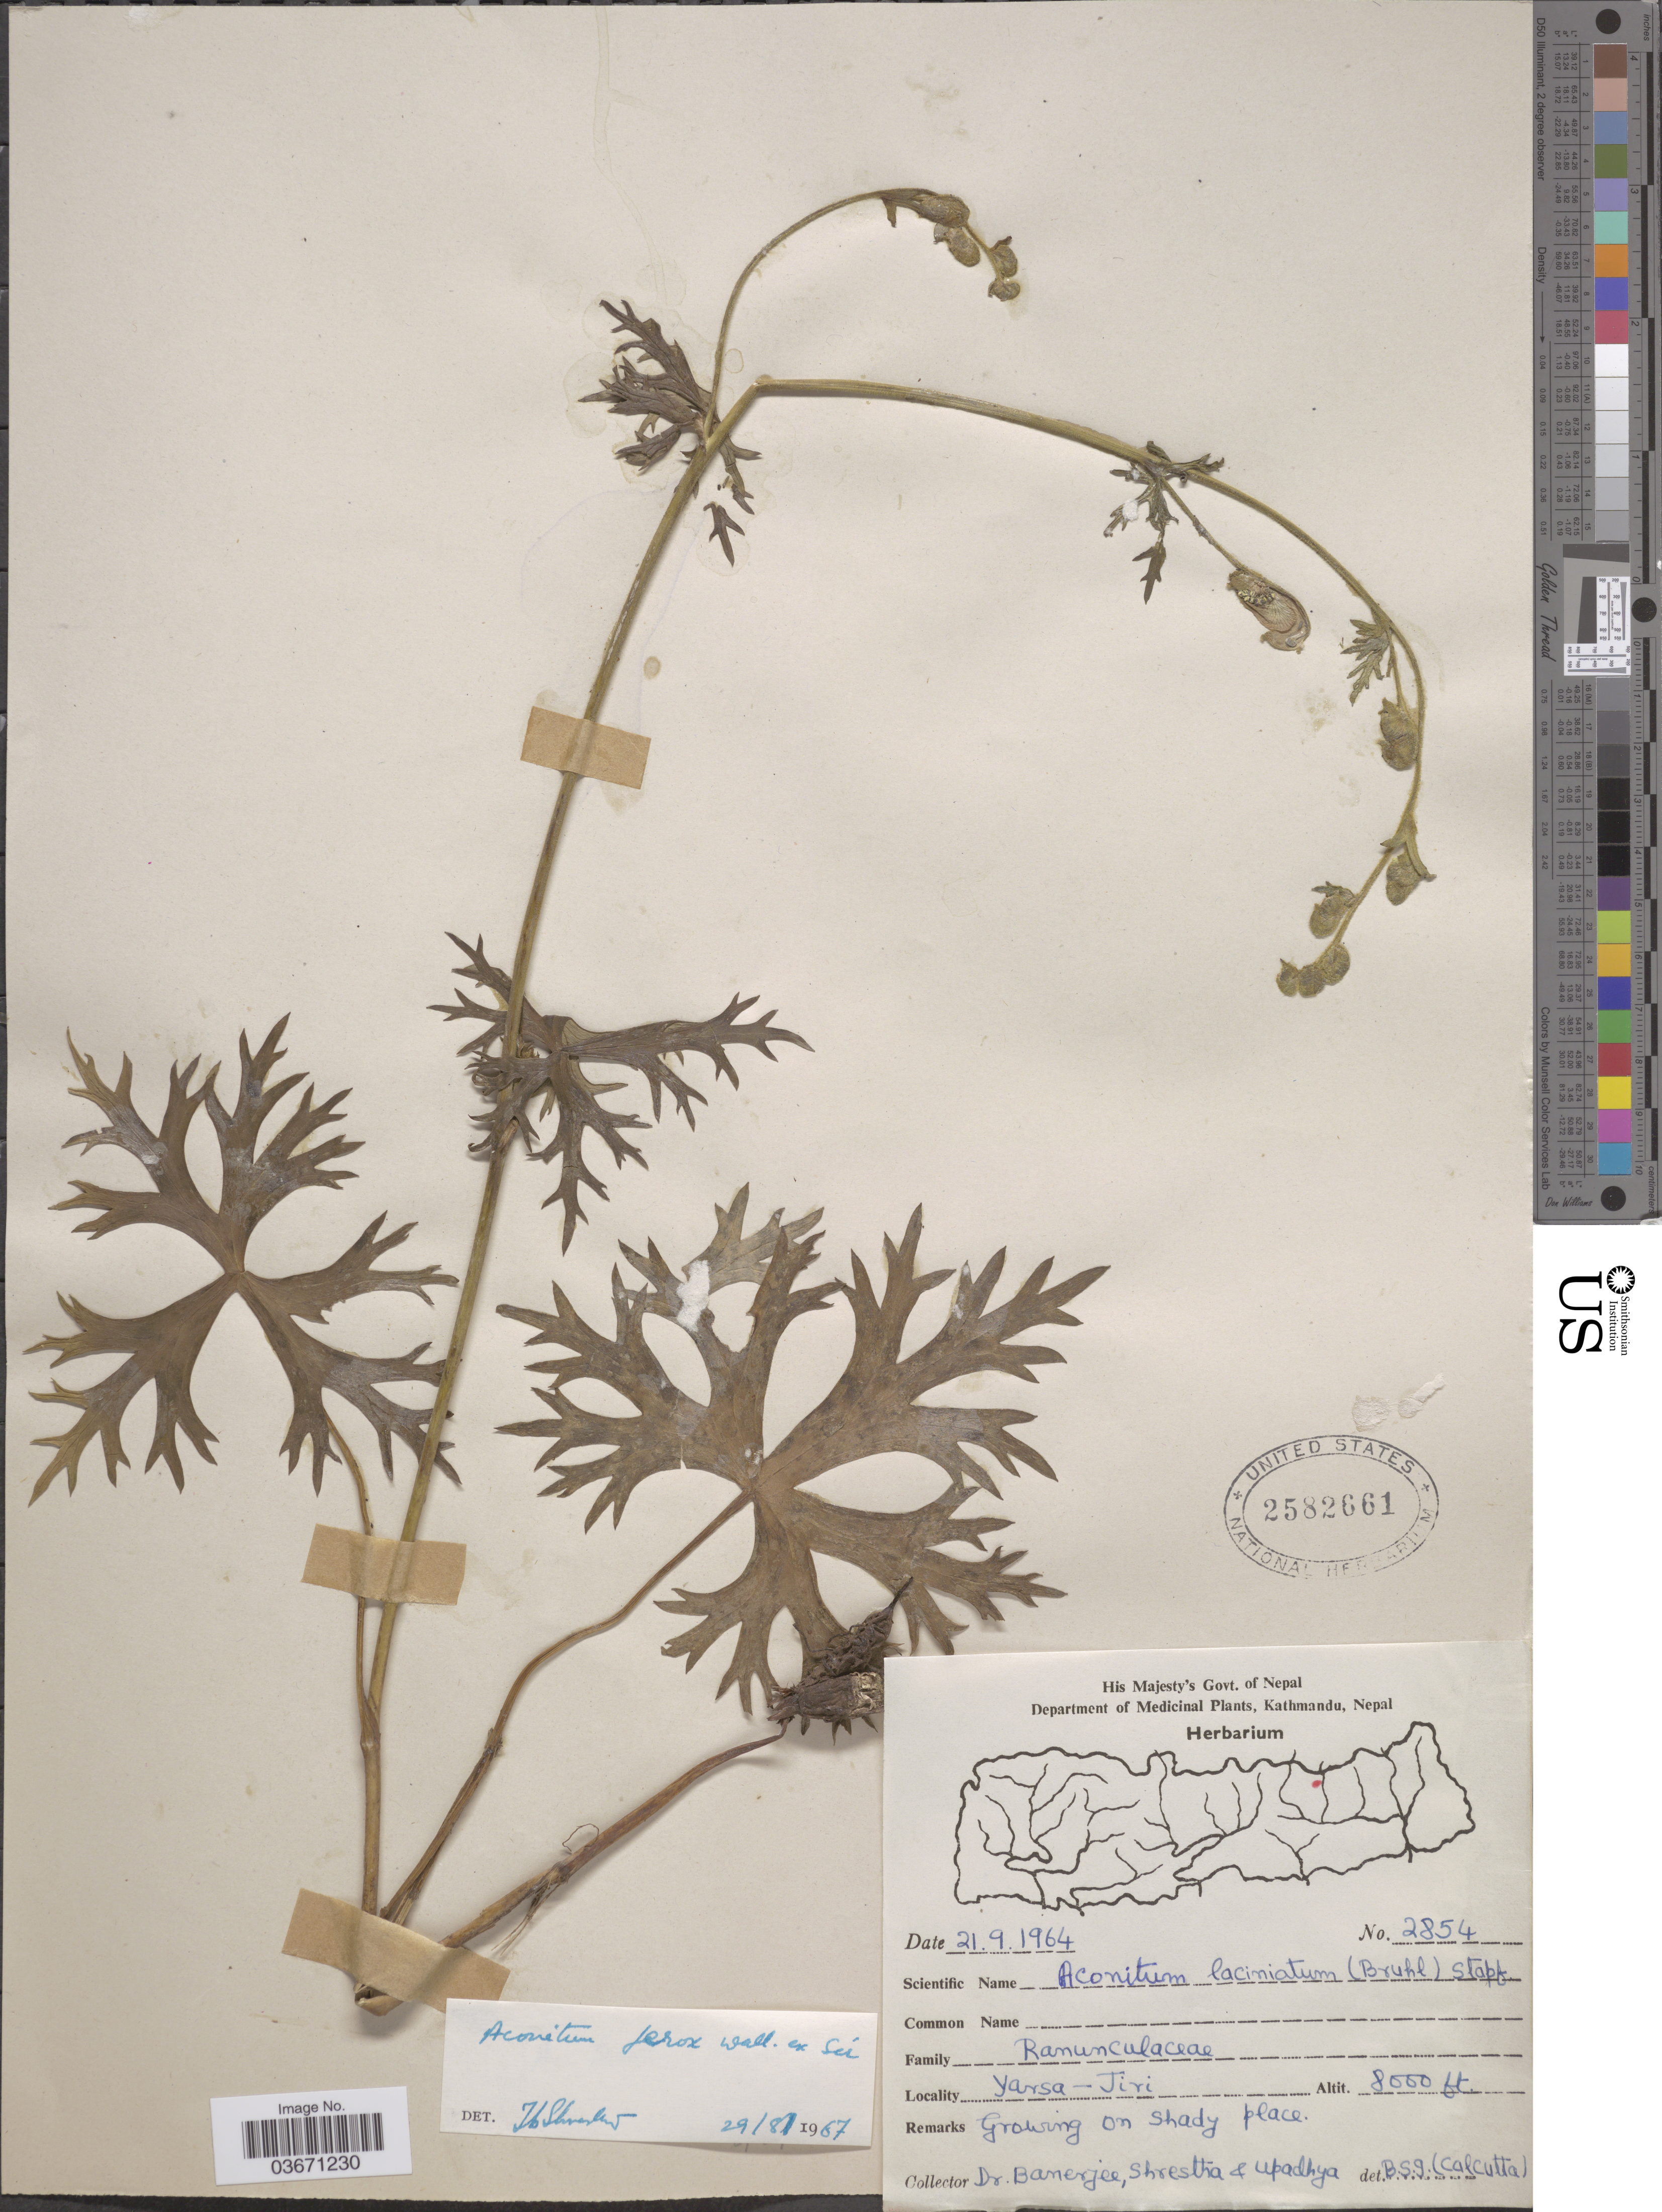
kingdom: Plantae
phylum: Tracheophyta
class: Magnoliopsida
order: Ranunculales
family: Ranunculaceae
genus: Aconitum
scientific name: Aconitum ferox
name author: Wall. ex Ser.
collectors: -. Banerjee, -. Shrestha & Upadhya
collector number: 2854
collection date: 1964-09-21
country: Nepal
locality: Yarsa-Jiri.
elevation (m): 2438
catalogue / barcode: US 2582661